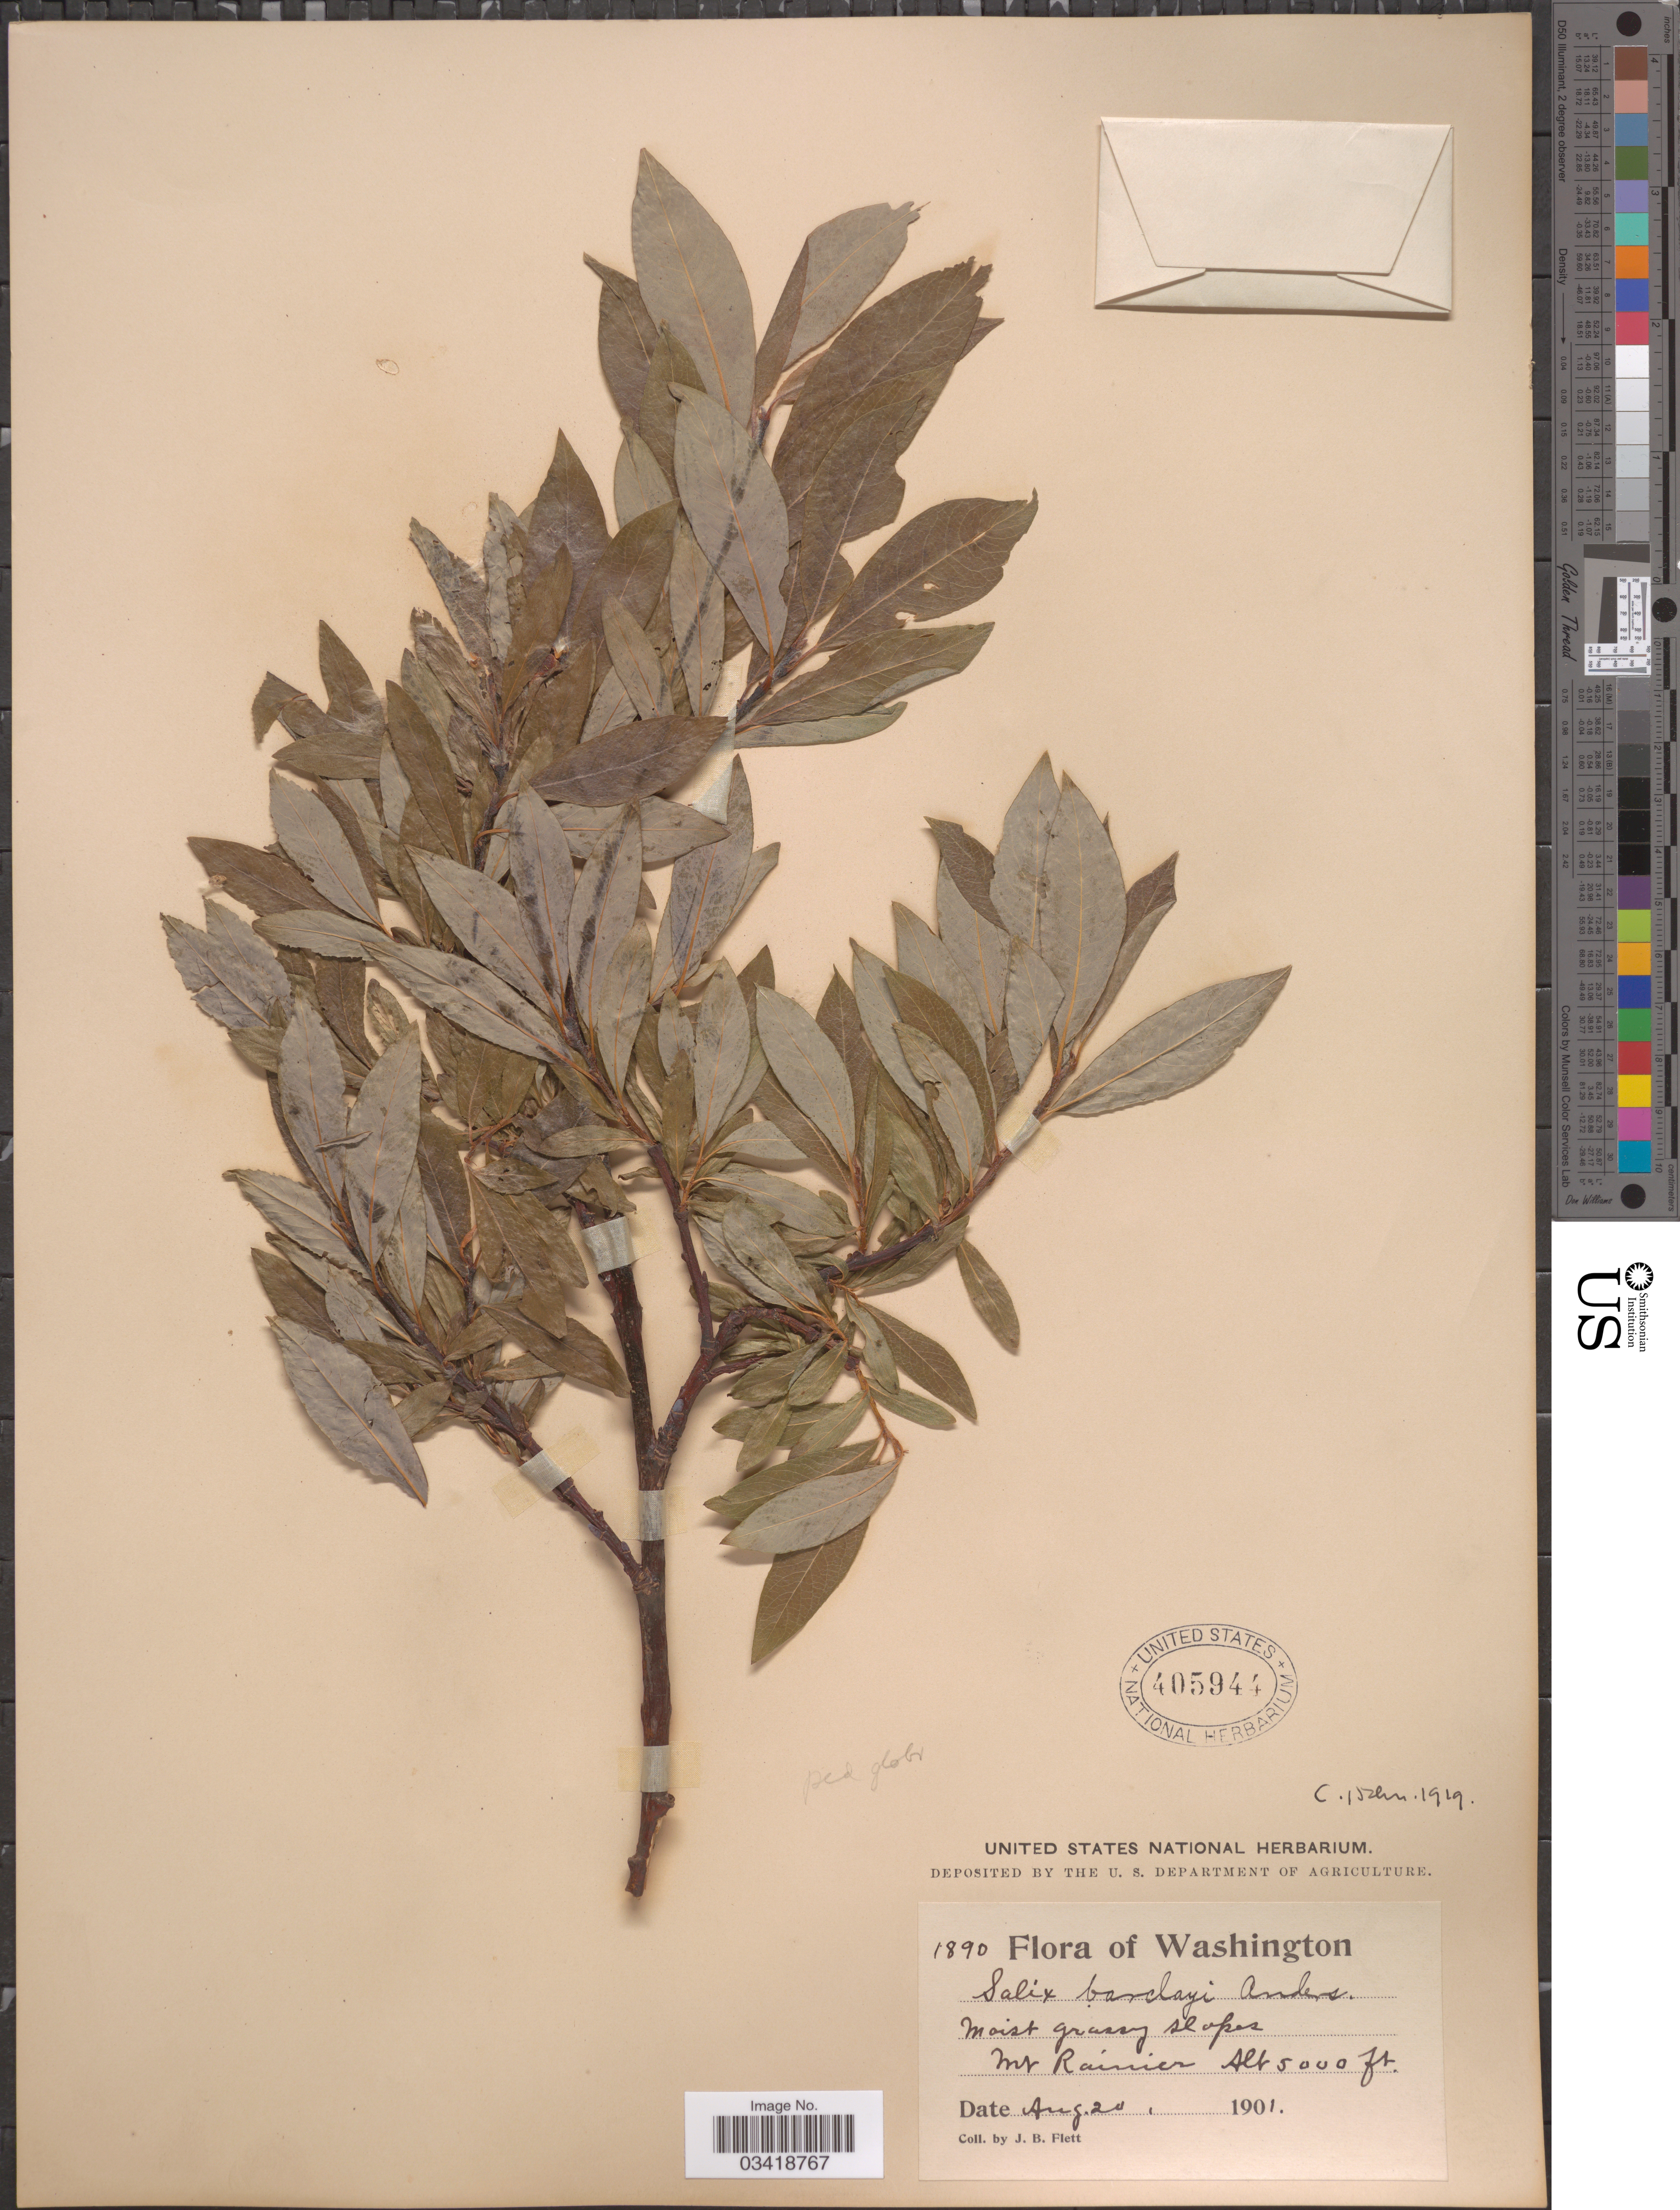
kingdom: Plantae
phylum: Tracheophyta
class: Magnoliopsida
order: Malpighiales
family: Salicaceae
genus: Salix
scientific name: Salix barclayi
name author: Andersson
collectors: J. Flett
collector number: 1890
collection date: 1901-08-20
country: United States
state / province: Washington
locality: Moist grassy slopes. Mt. Rainier.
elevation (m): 1524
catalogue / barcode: US 405944